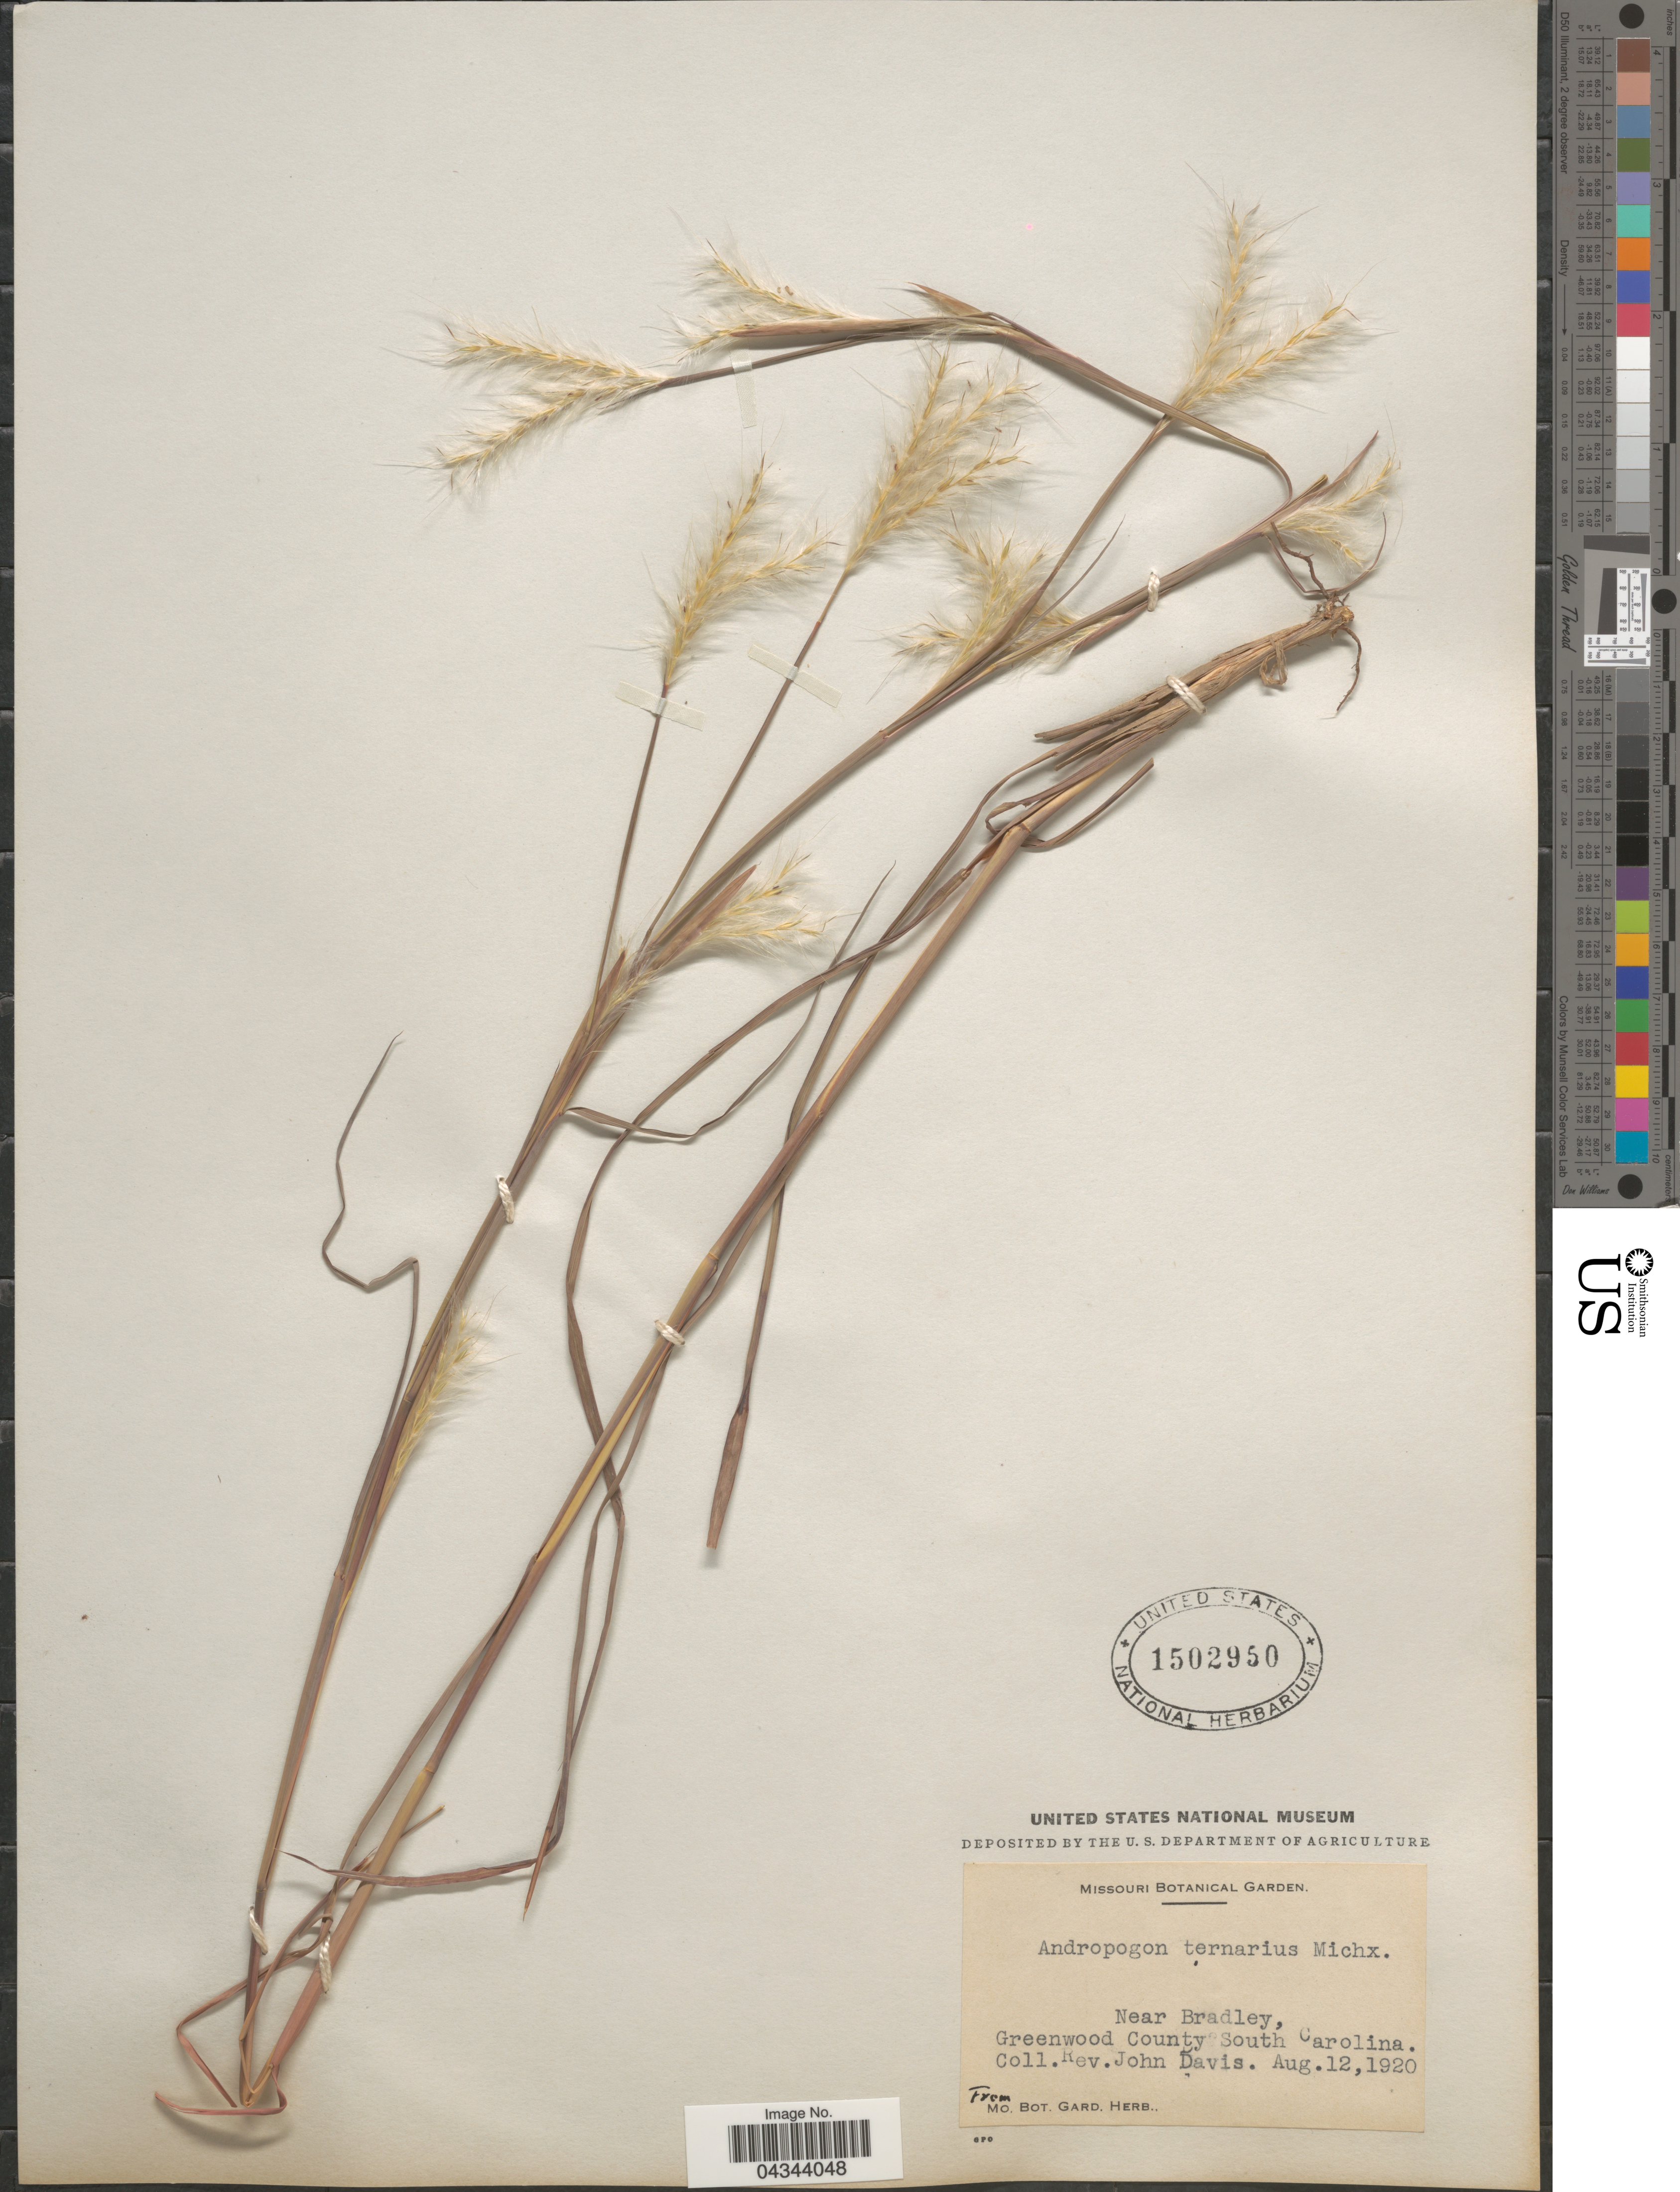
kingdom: Plantae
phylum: Tracheophyta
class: Liliopsida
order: Poales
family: Poaceae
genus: Andropogon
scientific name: Andropogon ternarius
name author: Michx.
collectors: J. Davis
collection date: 1920-08-12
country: United States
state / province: South Carolina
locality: Near Bradley, Greenwood County.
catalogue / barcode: US 1502950